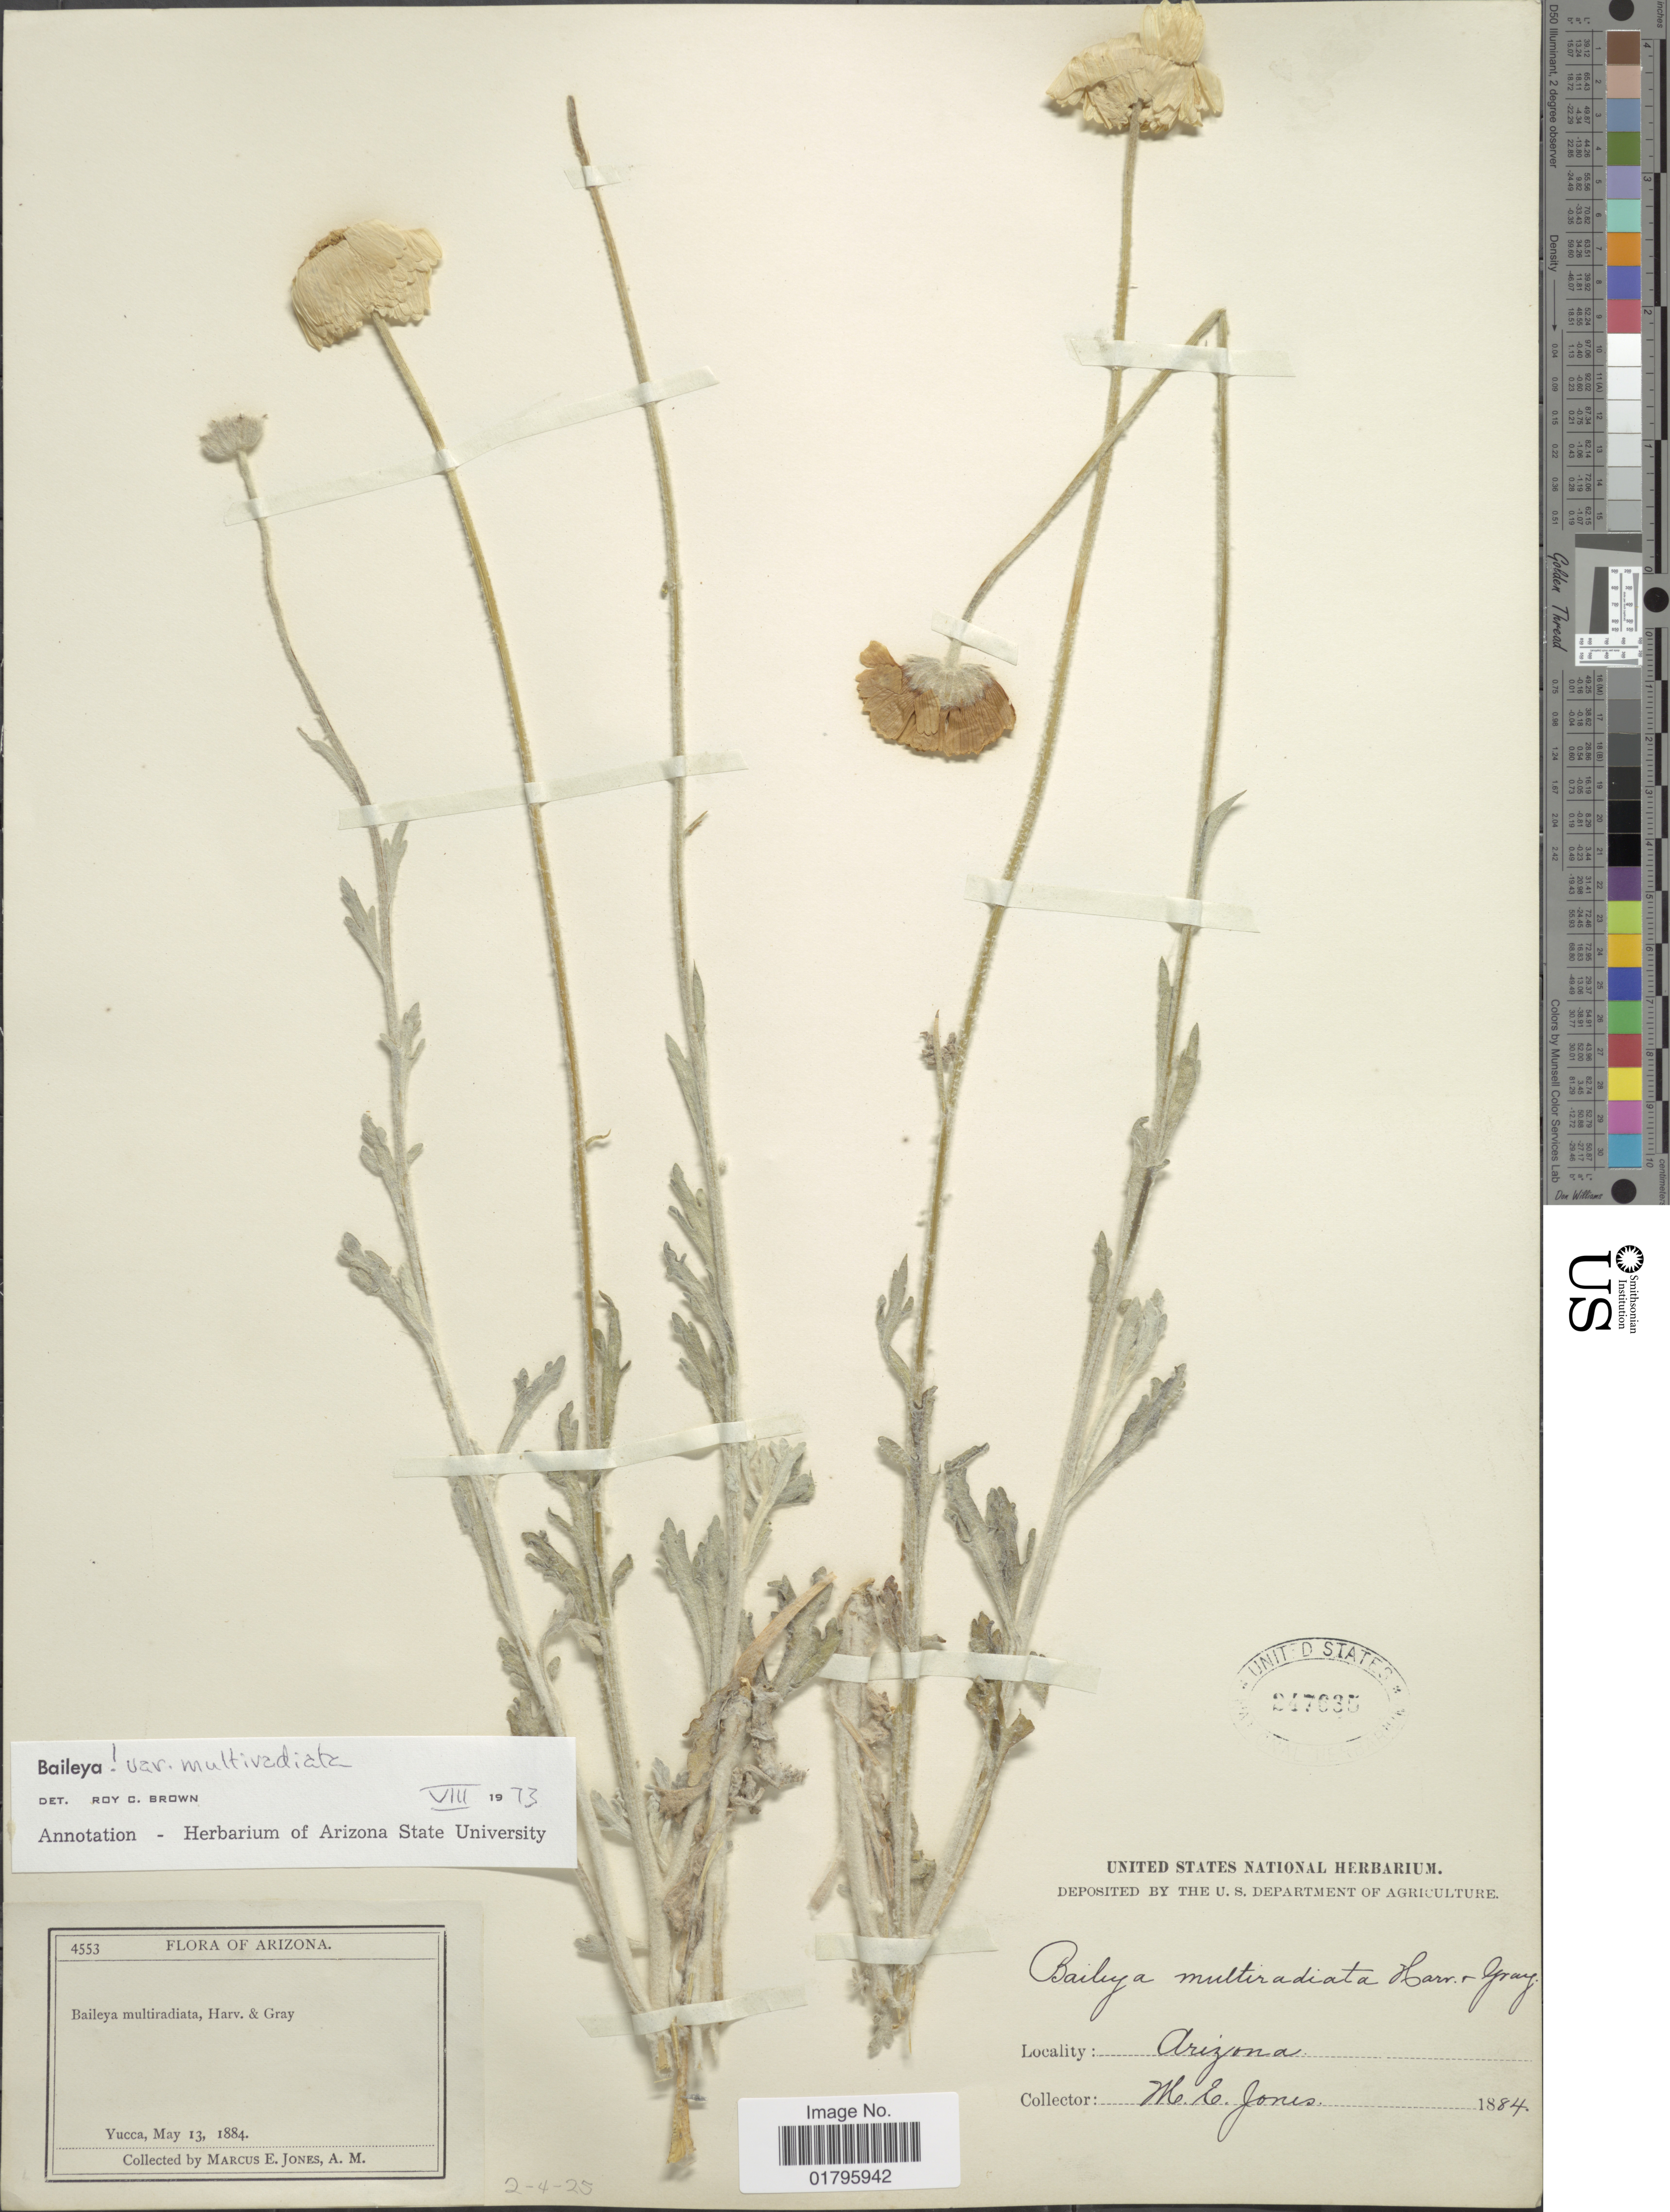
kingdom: Plantae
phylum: Tracheophyta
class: Magnoliopsida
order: Asterales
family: Asteraceae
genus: Baileya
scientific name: Baileya multiradiata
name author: Harv. & A. Gray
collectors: M. E. Jones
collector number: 4553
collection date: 1884-05-13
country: United States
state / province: Arizona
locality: Arizona. Yucca.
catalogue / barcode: US 247635